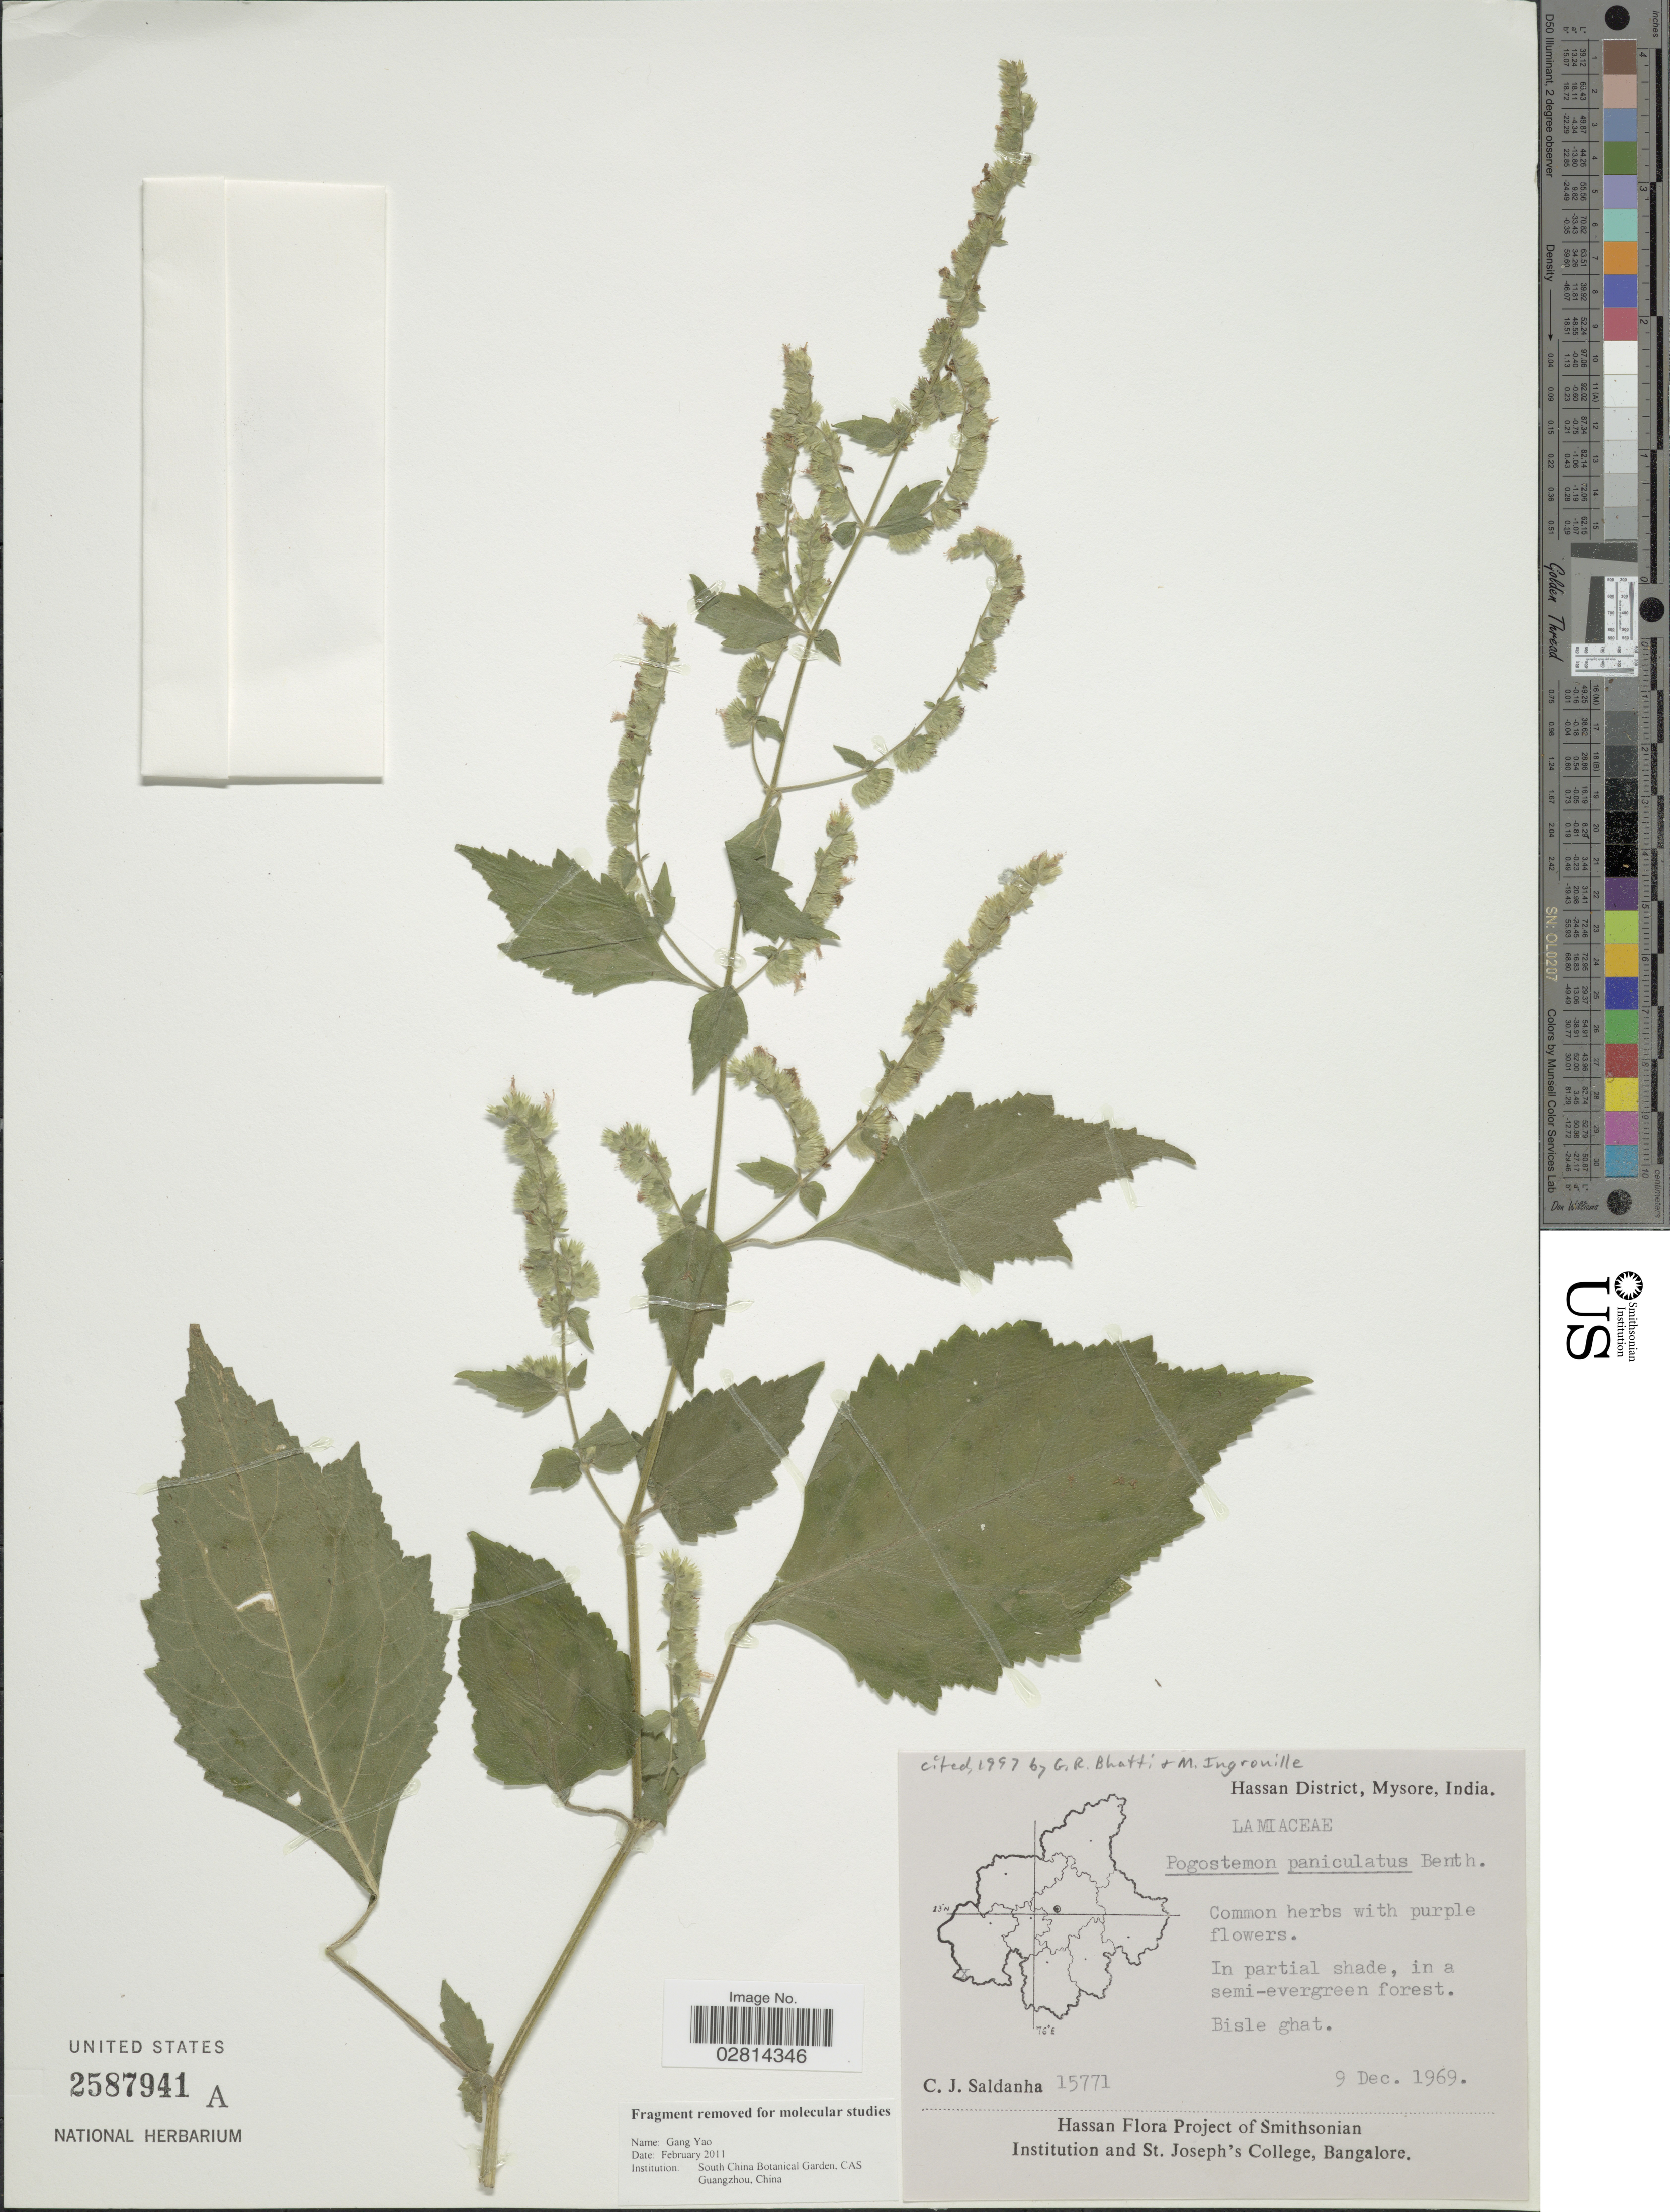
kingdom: Plantae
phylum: Tracheophyta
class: Magnoliopsida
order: Lamiales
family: Lamiaceae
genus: Pogostemon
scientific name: Pogostemon paniculatus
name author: Benth.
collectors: C. J. Saldanha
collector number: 15771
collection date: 1969-12-09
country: India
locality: Hassan District, Mysore. Bisle ghat.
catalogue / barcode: US 2587941A